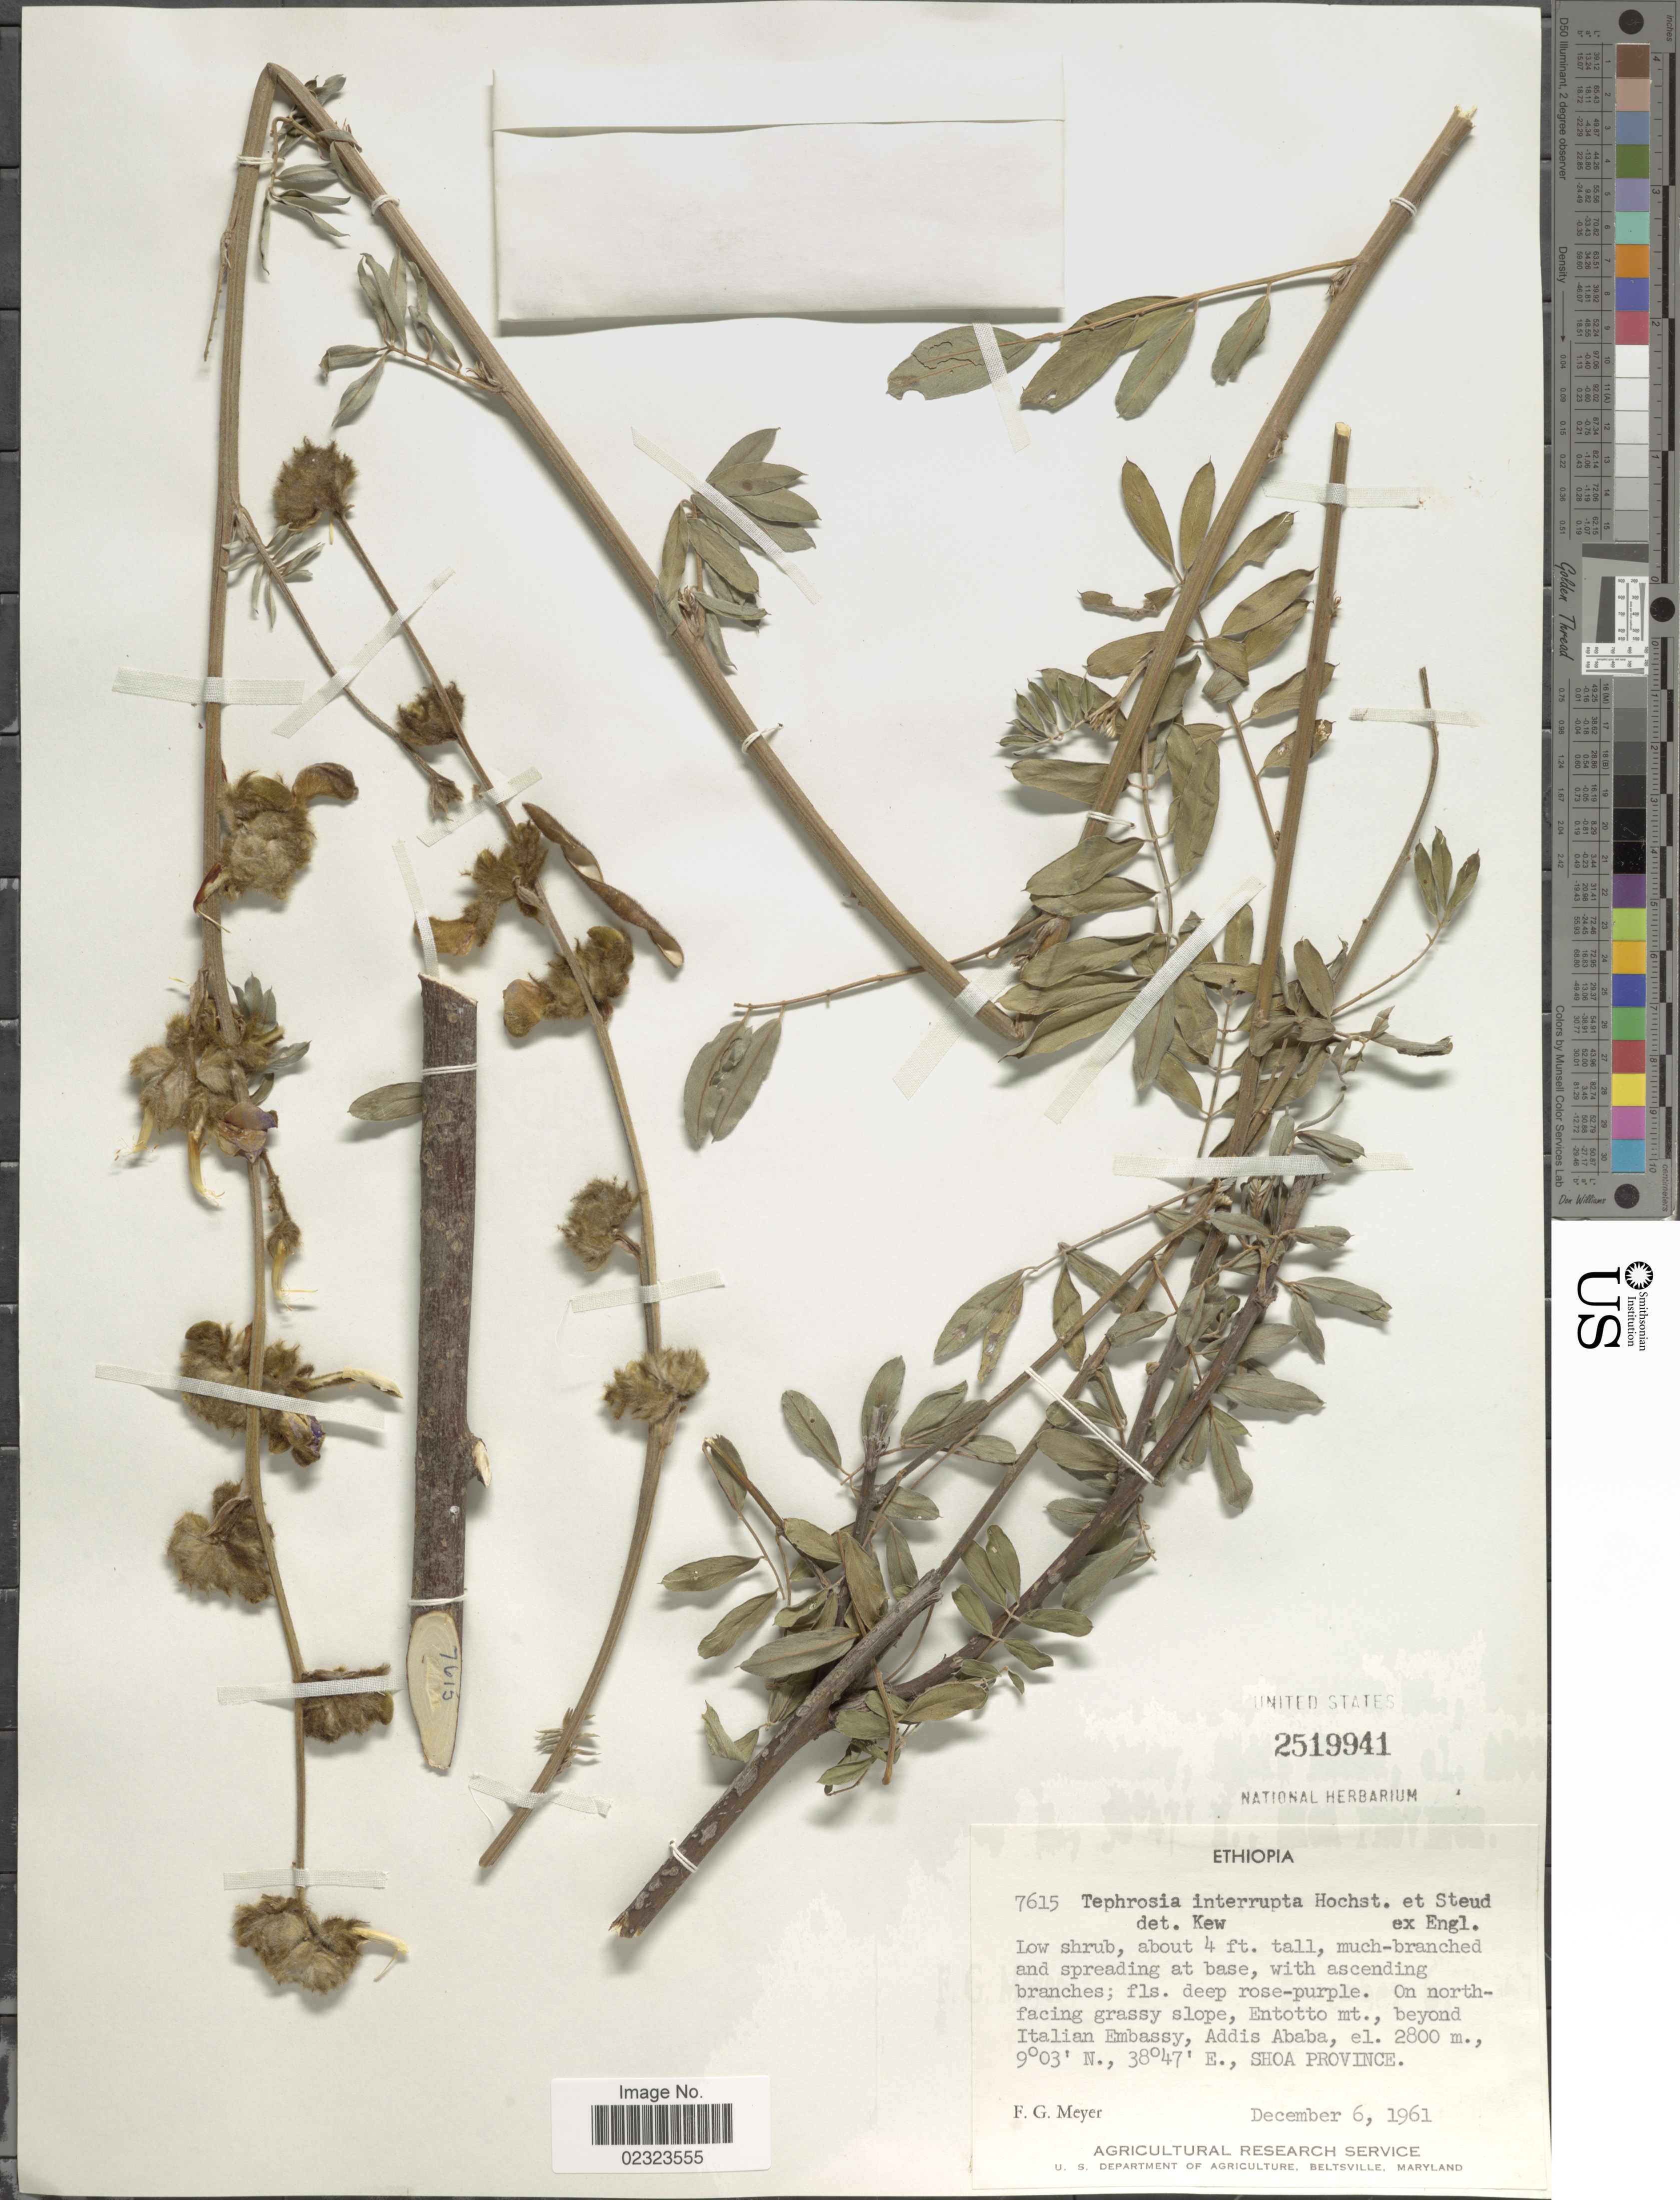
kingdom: Plantae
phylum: Tracheophyta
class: Magnoliopsida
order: Fabales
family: Fabaceae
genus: Tephrosia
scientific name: Tephrosia interrupta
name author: Hochst. & Steud. ex Engl.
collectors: F. G. Meyer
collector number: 7615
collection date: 1961-12-06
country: Ethiopia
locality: On north-facing grassy slope, Entotto mt., beyond Italian Embassy, Addos Ababa, Shoa Province.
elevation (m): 2800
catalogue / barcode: US 2519941